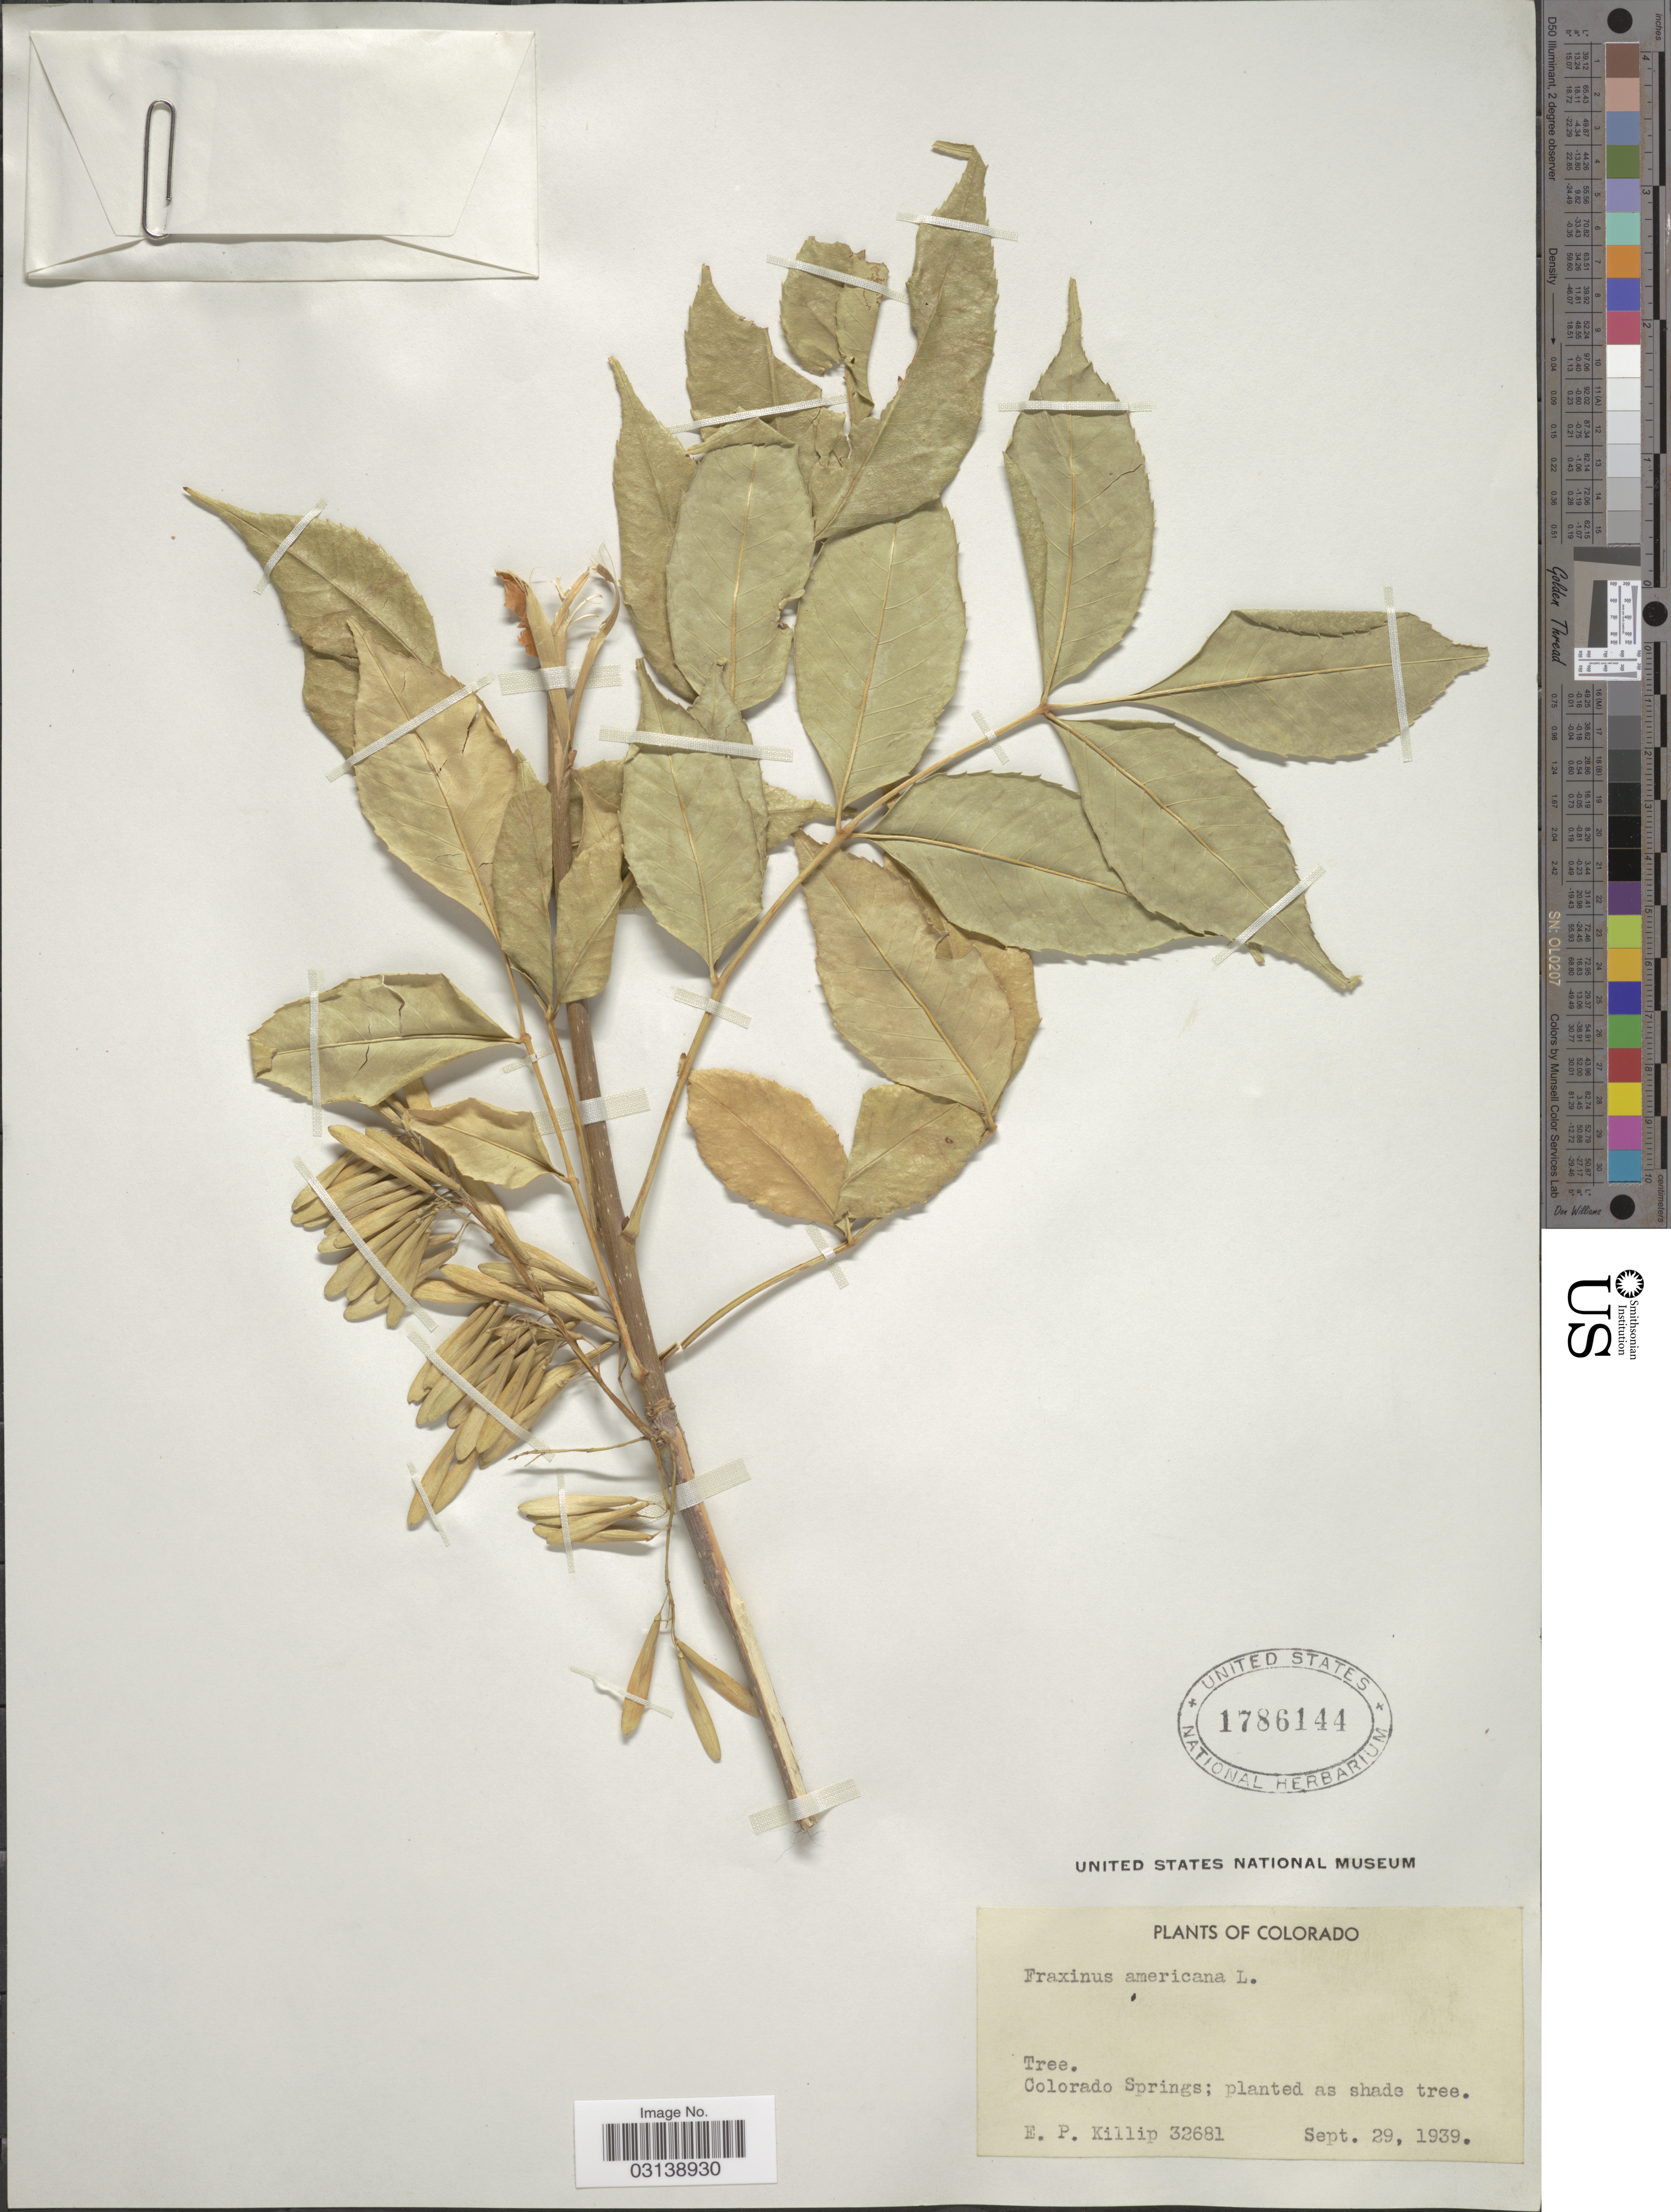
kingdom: Plantae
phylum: Tracheophyta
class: Magnoliopsida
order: Lamiales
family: Oleaceae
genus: Fraxinus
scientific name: Fraxinus pennsylvanica var. campestris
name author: (Britton) F.C. Gates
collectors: E. P. Killip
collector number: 32681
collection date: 1939-09-29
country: United States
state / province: Colorado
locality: Colorado Springs.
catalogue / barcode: US 1786144